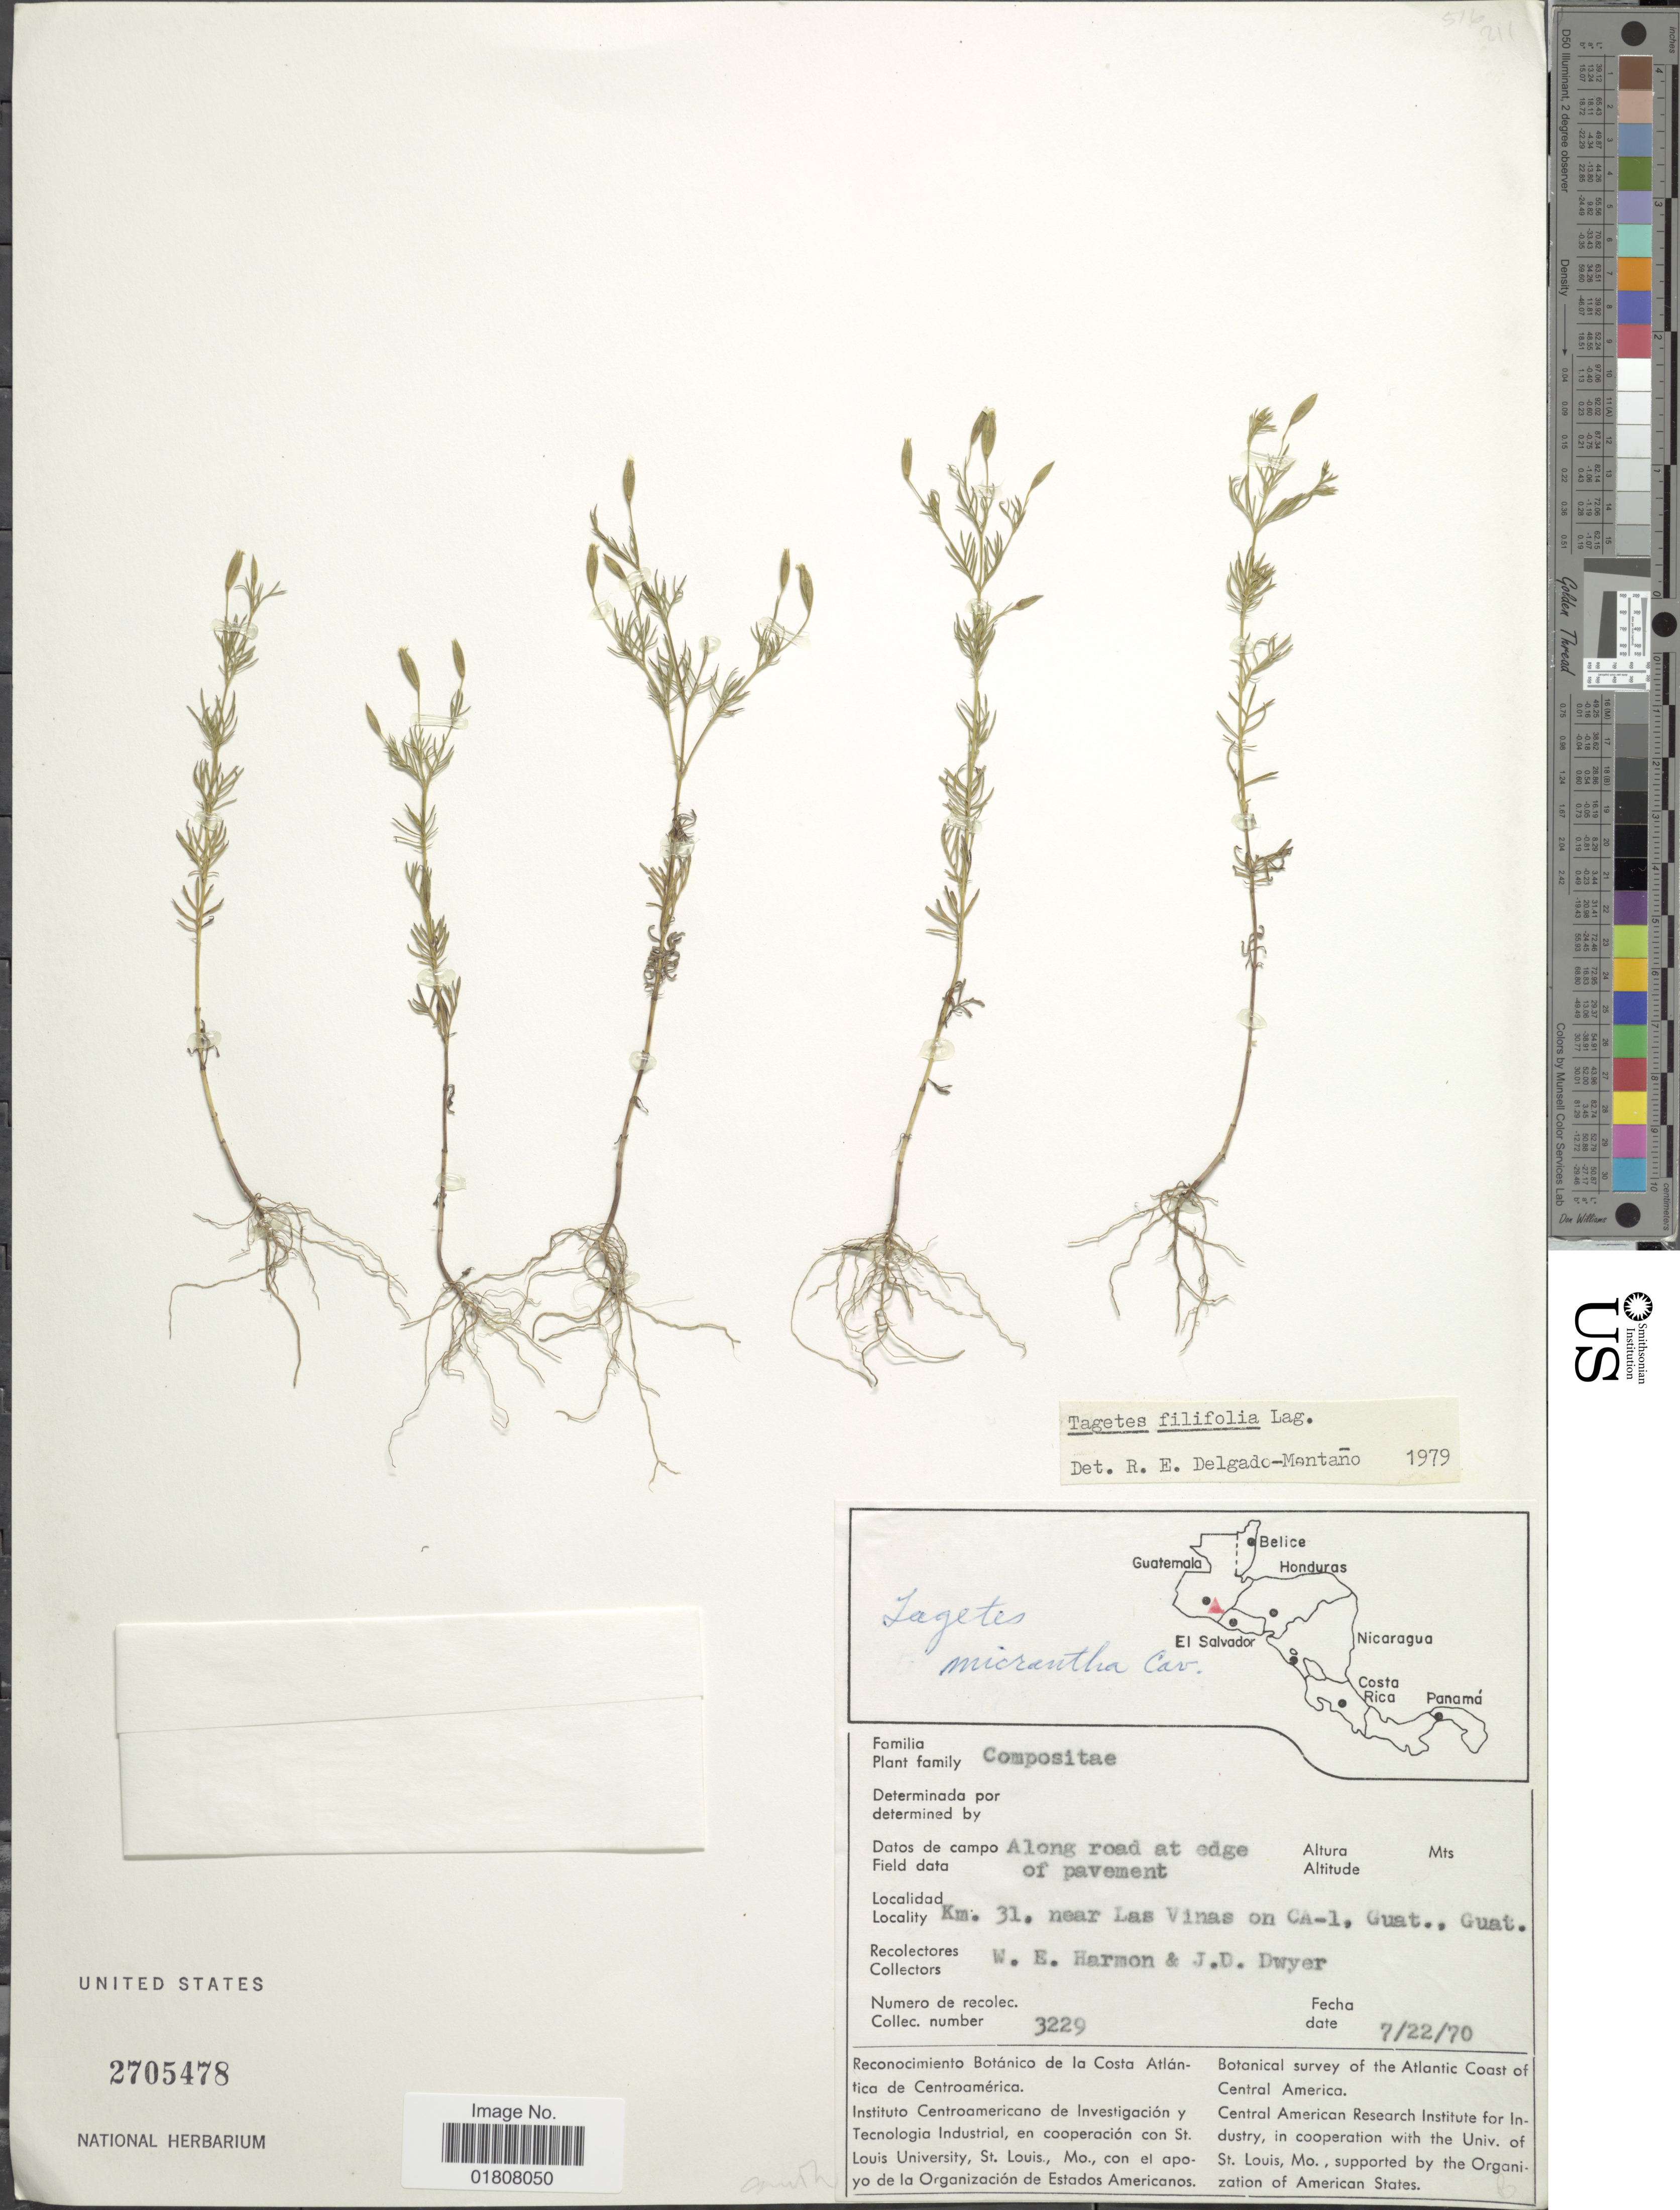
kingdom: Plantae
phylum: Tracheophyta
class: Magnoliopsida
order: Asterales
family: Asteraceae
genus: Tagetes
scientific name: Tagetes filifolia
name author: Lag.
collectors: W. E. Harmon & J. D. Dwyer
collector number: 3229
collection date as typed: Transcribed d/m/y: 22/7/70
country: Guatemala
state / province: Guatemala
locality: Along road at edge of pavement, km 31 near Las Vinas on CA-1, Guat., Guat.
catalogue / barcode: US 2705478